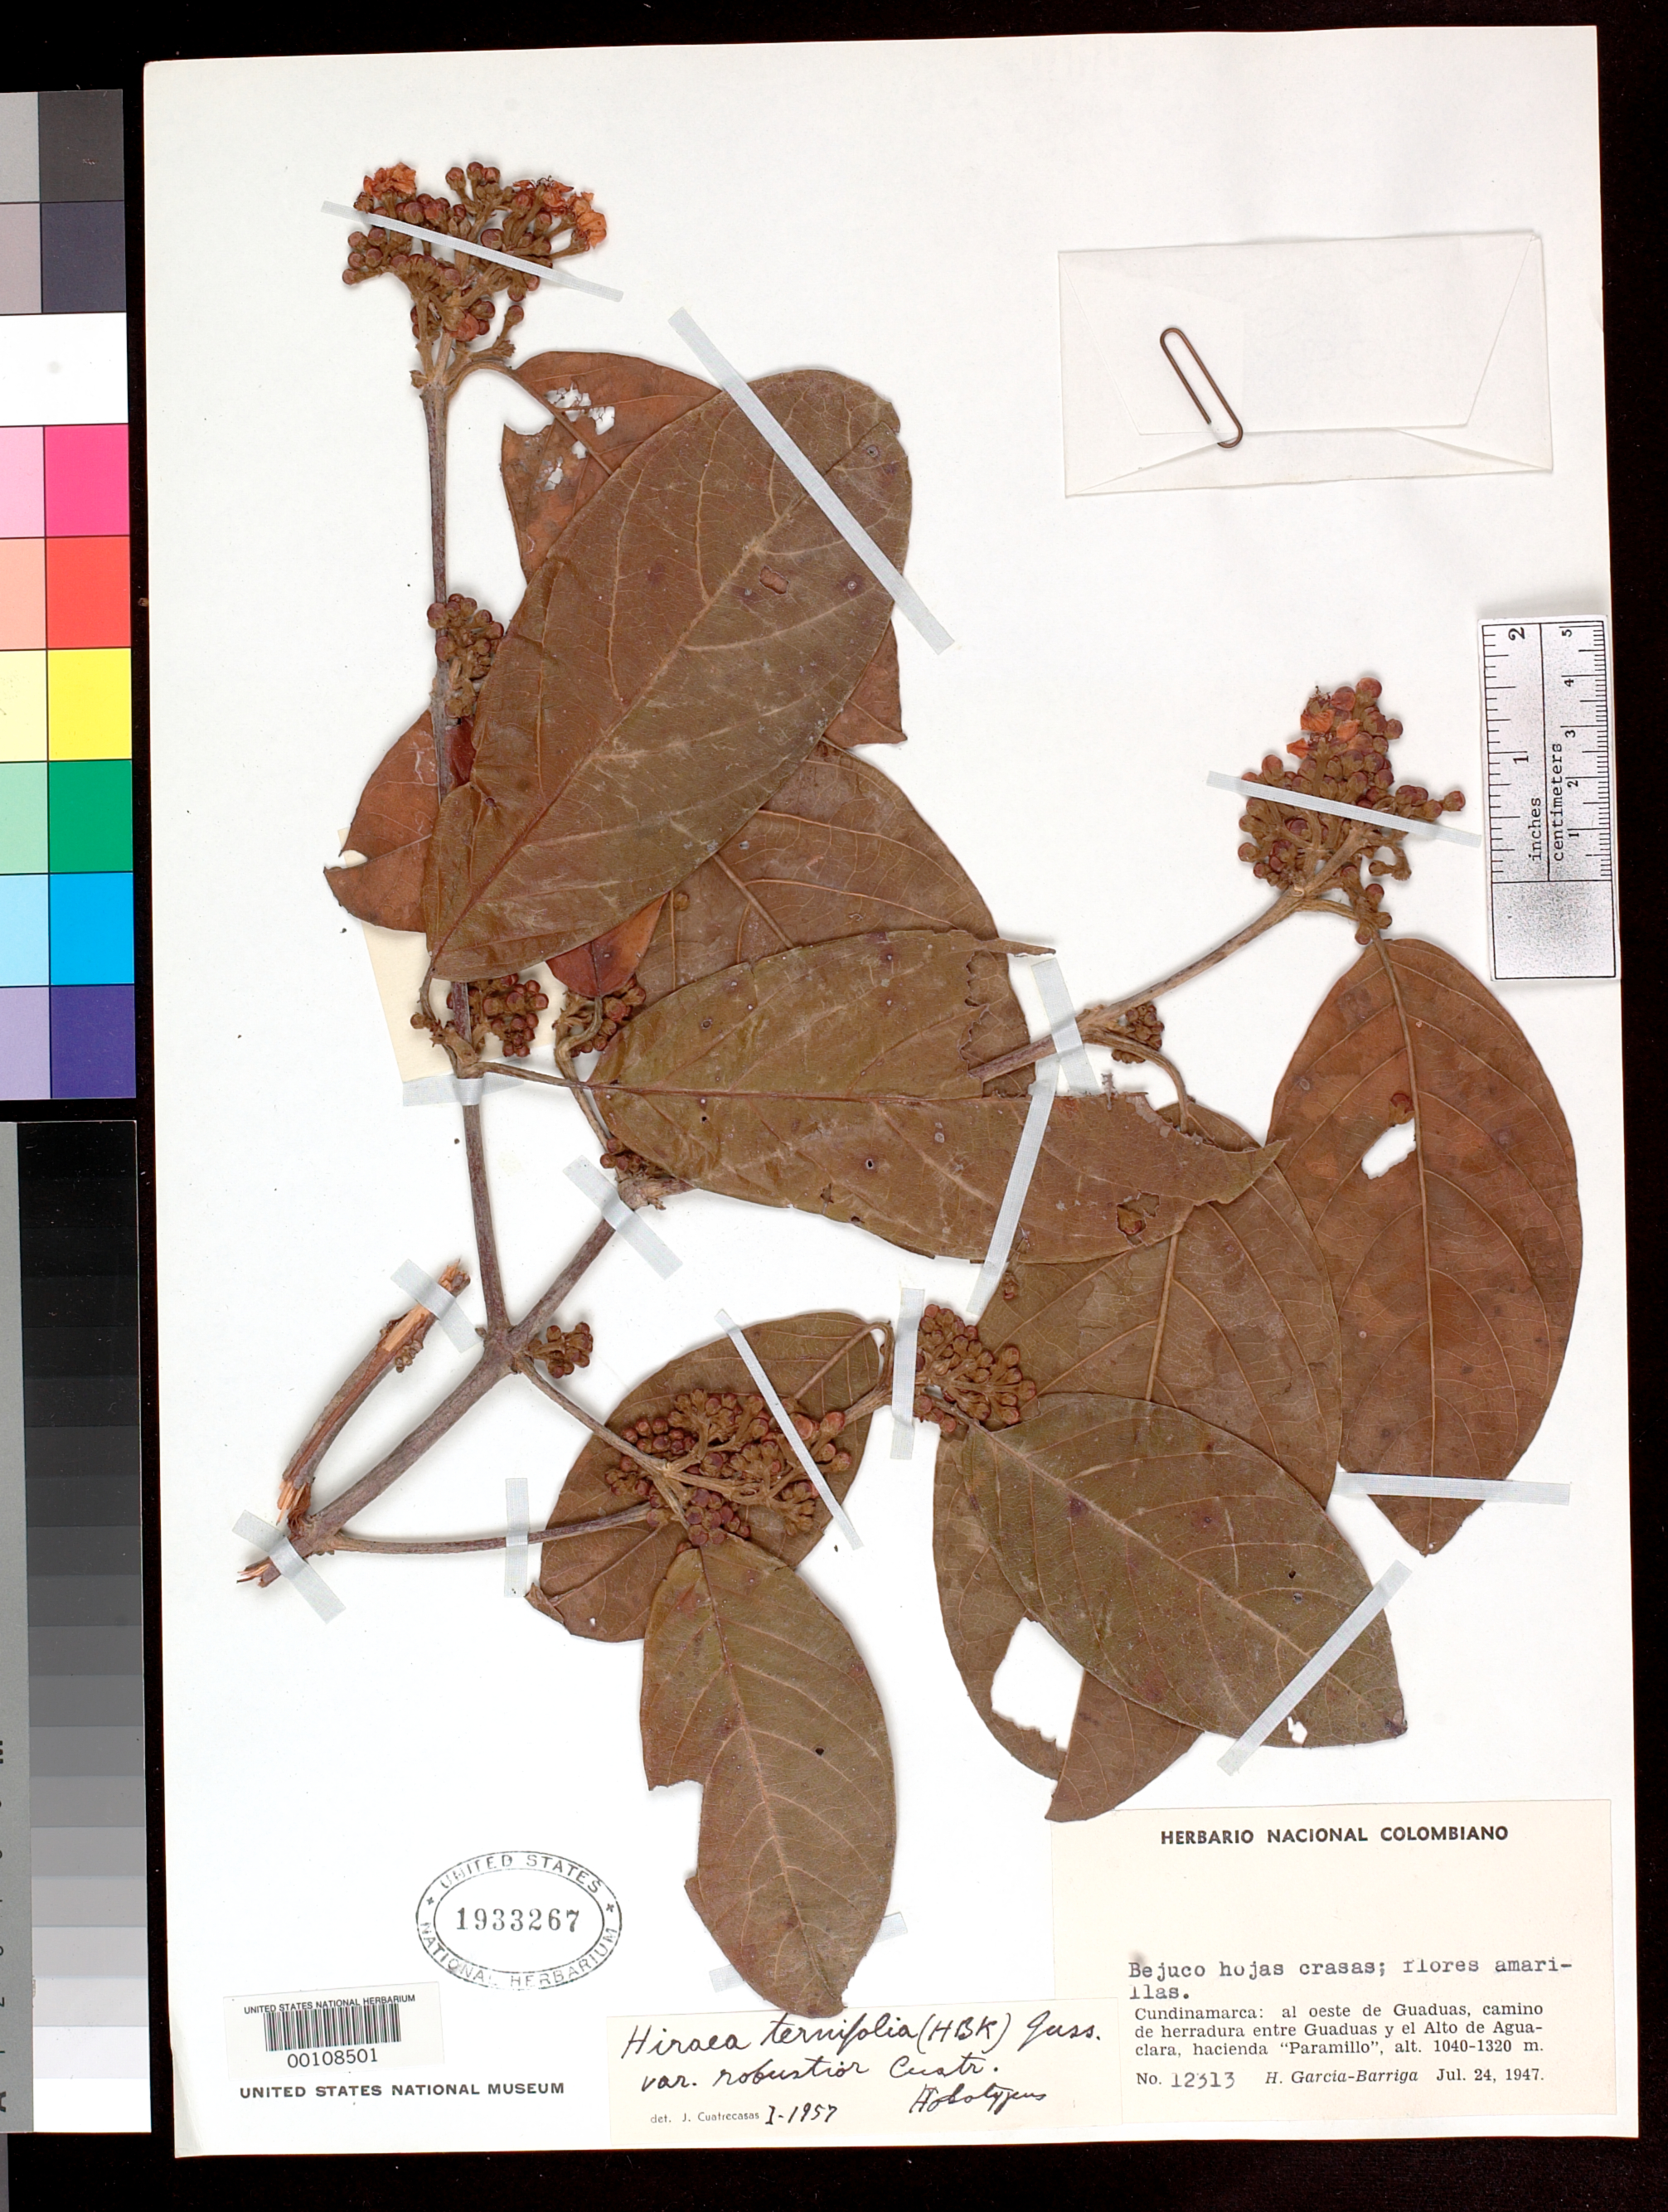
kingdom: Plantae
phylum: Tracheophyta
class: Magnoliopsida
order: Malpighiales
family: Malpighiaceae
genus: Hiraea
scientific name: Hiraea ternifolia var. robustior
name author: Cuatrec.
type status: Holotype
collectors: H. García Barriga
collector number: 12313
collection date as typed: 24 Jul 1947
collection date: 1947-07-24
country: Colombia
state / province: Cundinamarca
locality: Oeste de Guaduas, Camino de Herradura entre Guaduas y el Alto de Aguaciara, Hacienda Paramillo.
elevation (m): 1040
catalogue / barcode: US 1933267